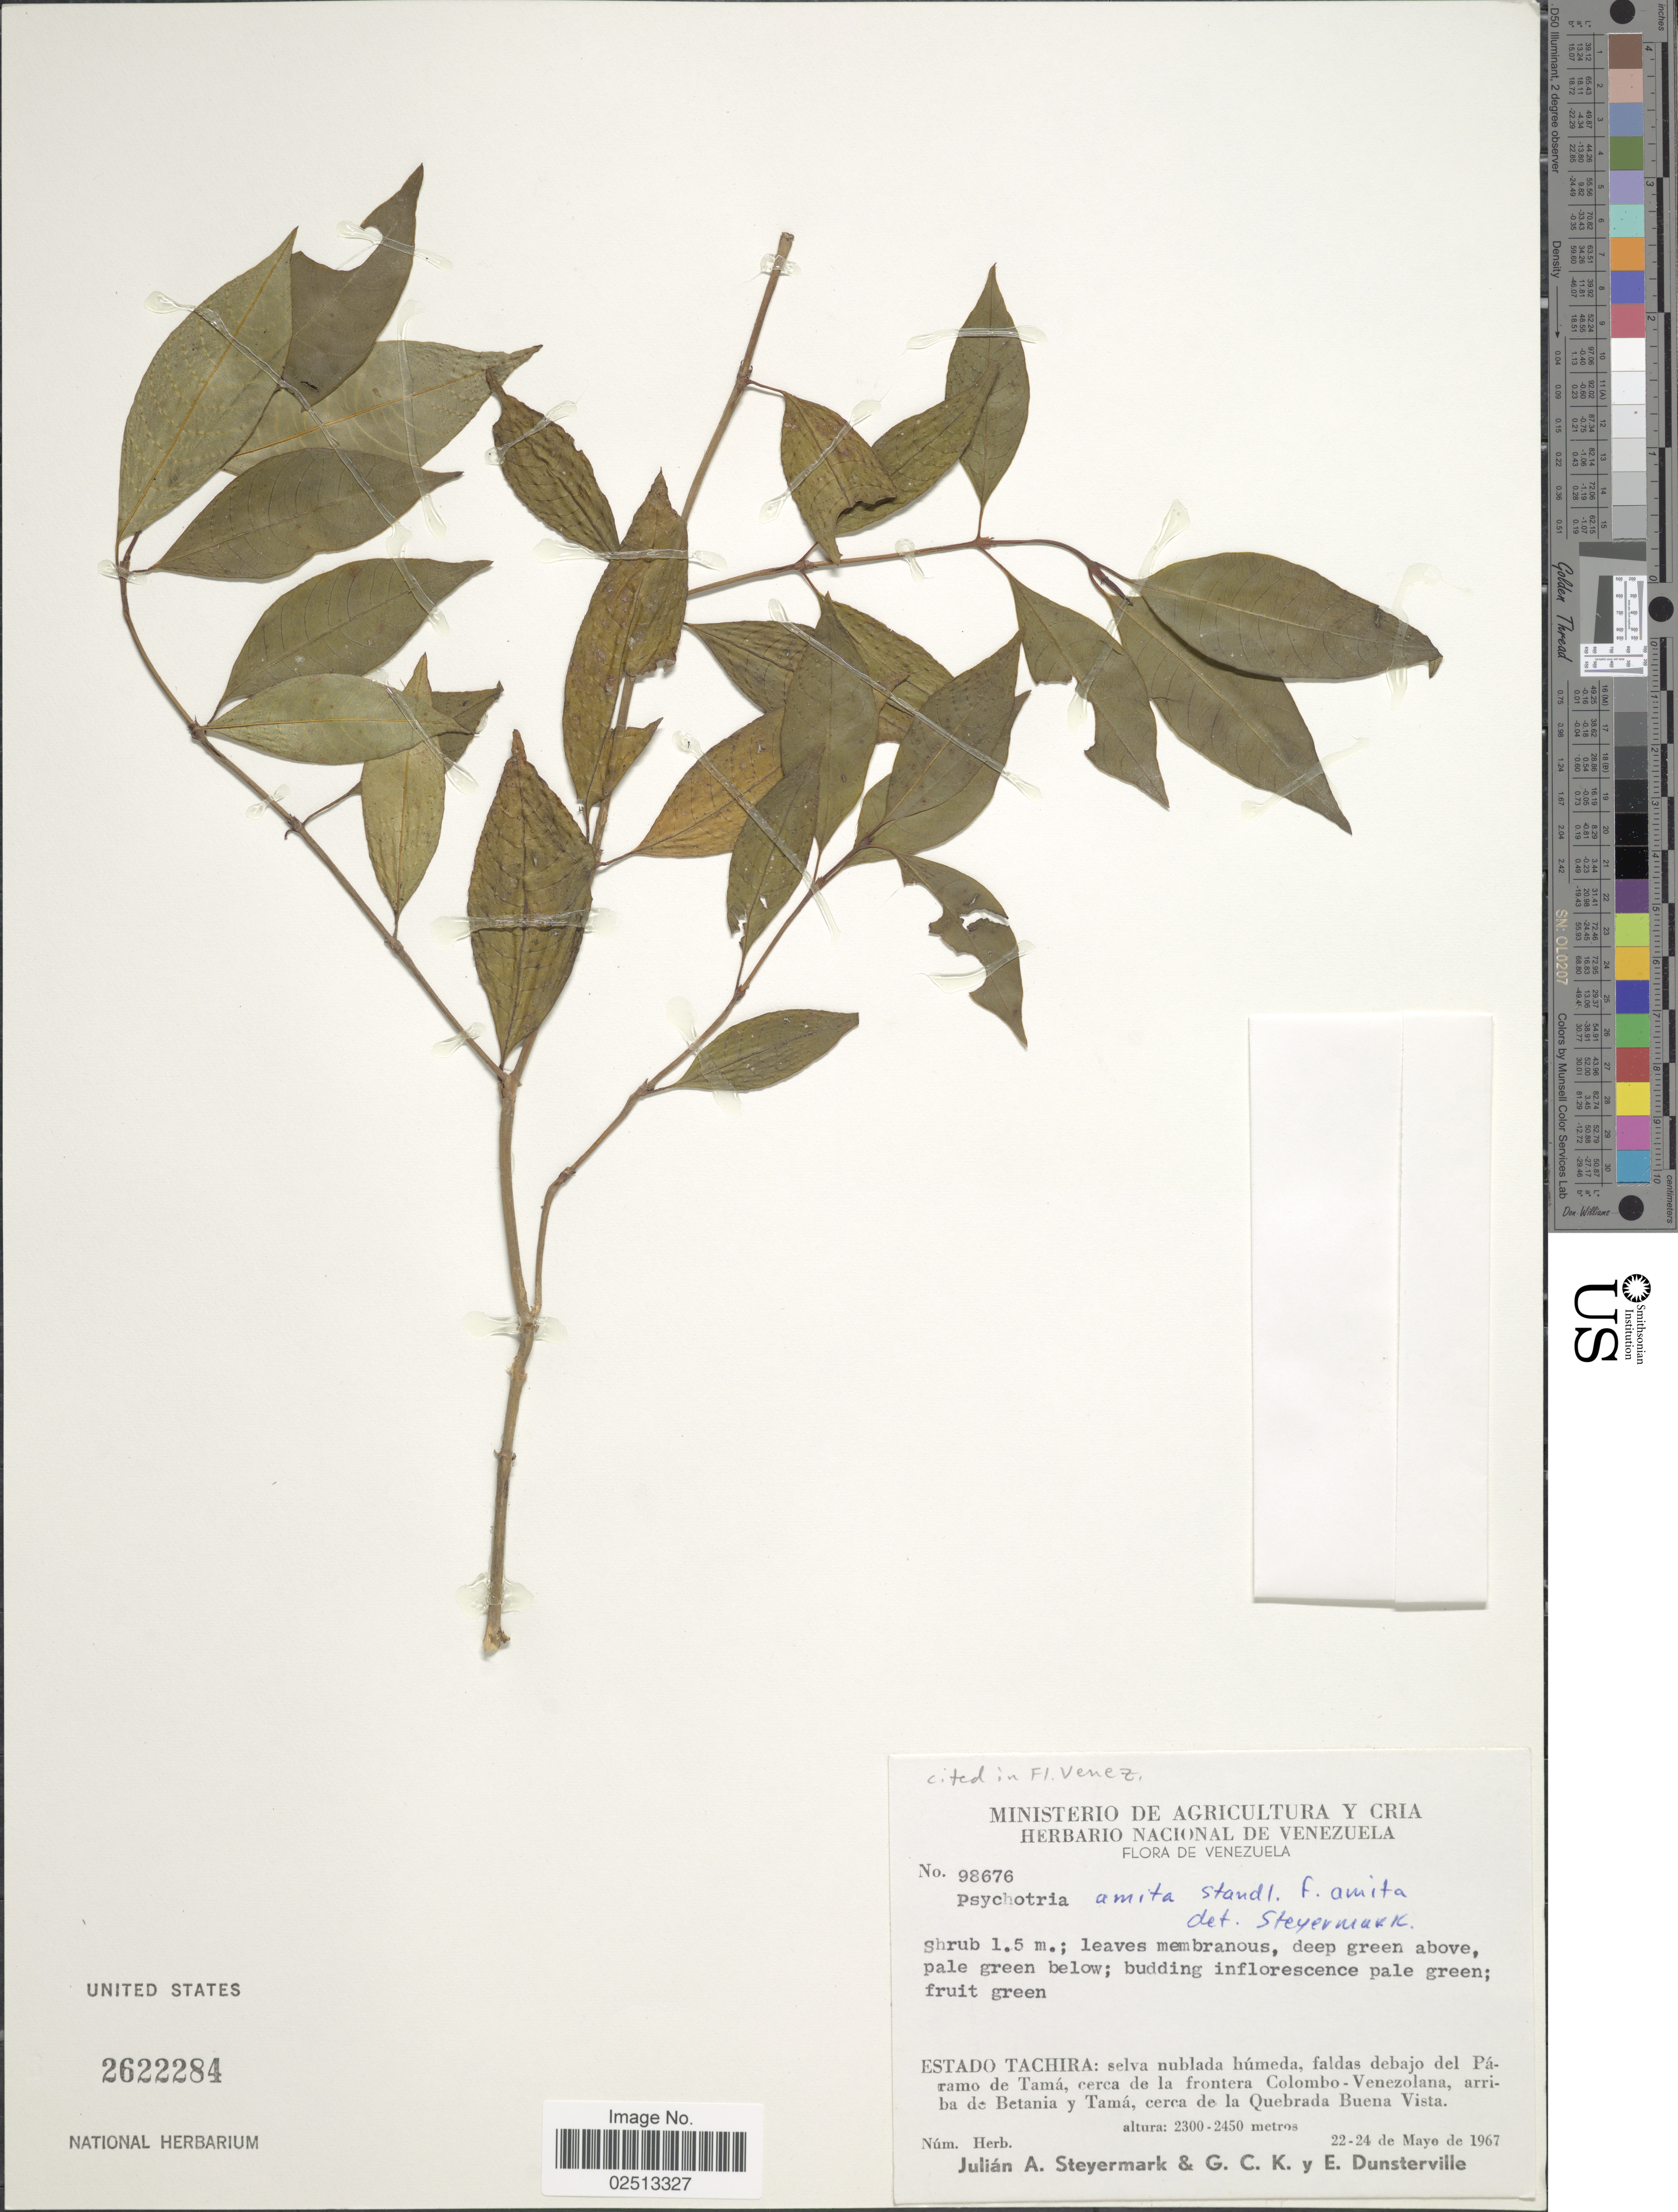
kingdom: Plantae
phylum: Tracheophyta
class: Magnoliopsida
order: Gentianales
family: Rubiaceae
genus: Psychotria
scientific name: Psychotria amita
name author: Standl.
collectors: J. Steyermark, G. C. K. Dunsterville & E. Dunsterville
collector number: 98676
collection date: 1967-05-22/1967-05-24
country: Venezuela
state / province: Tachira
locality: Estado Tachira: selva nublada humeda, faldas debajo del Paramo de Tama, cerca de la frontera Colombo-Venezolana, arriba de Betania y Tama, cerca de la Quebrada Buena Vista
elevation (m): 2300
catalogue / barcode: US 2622284